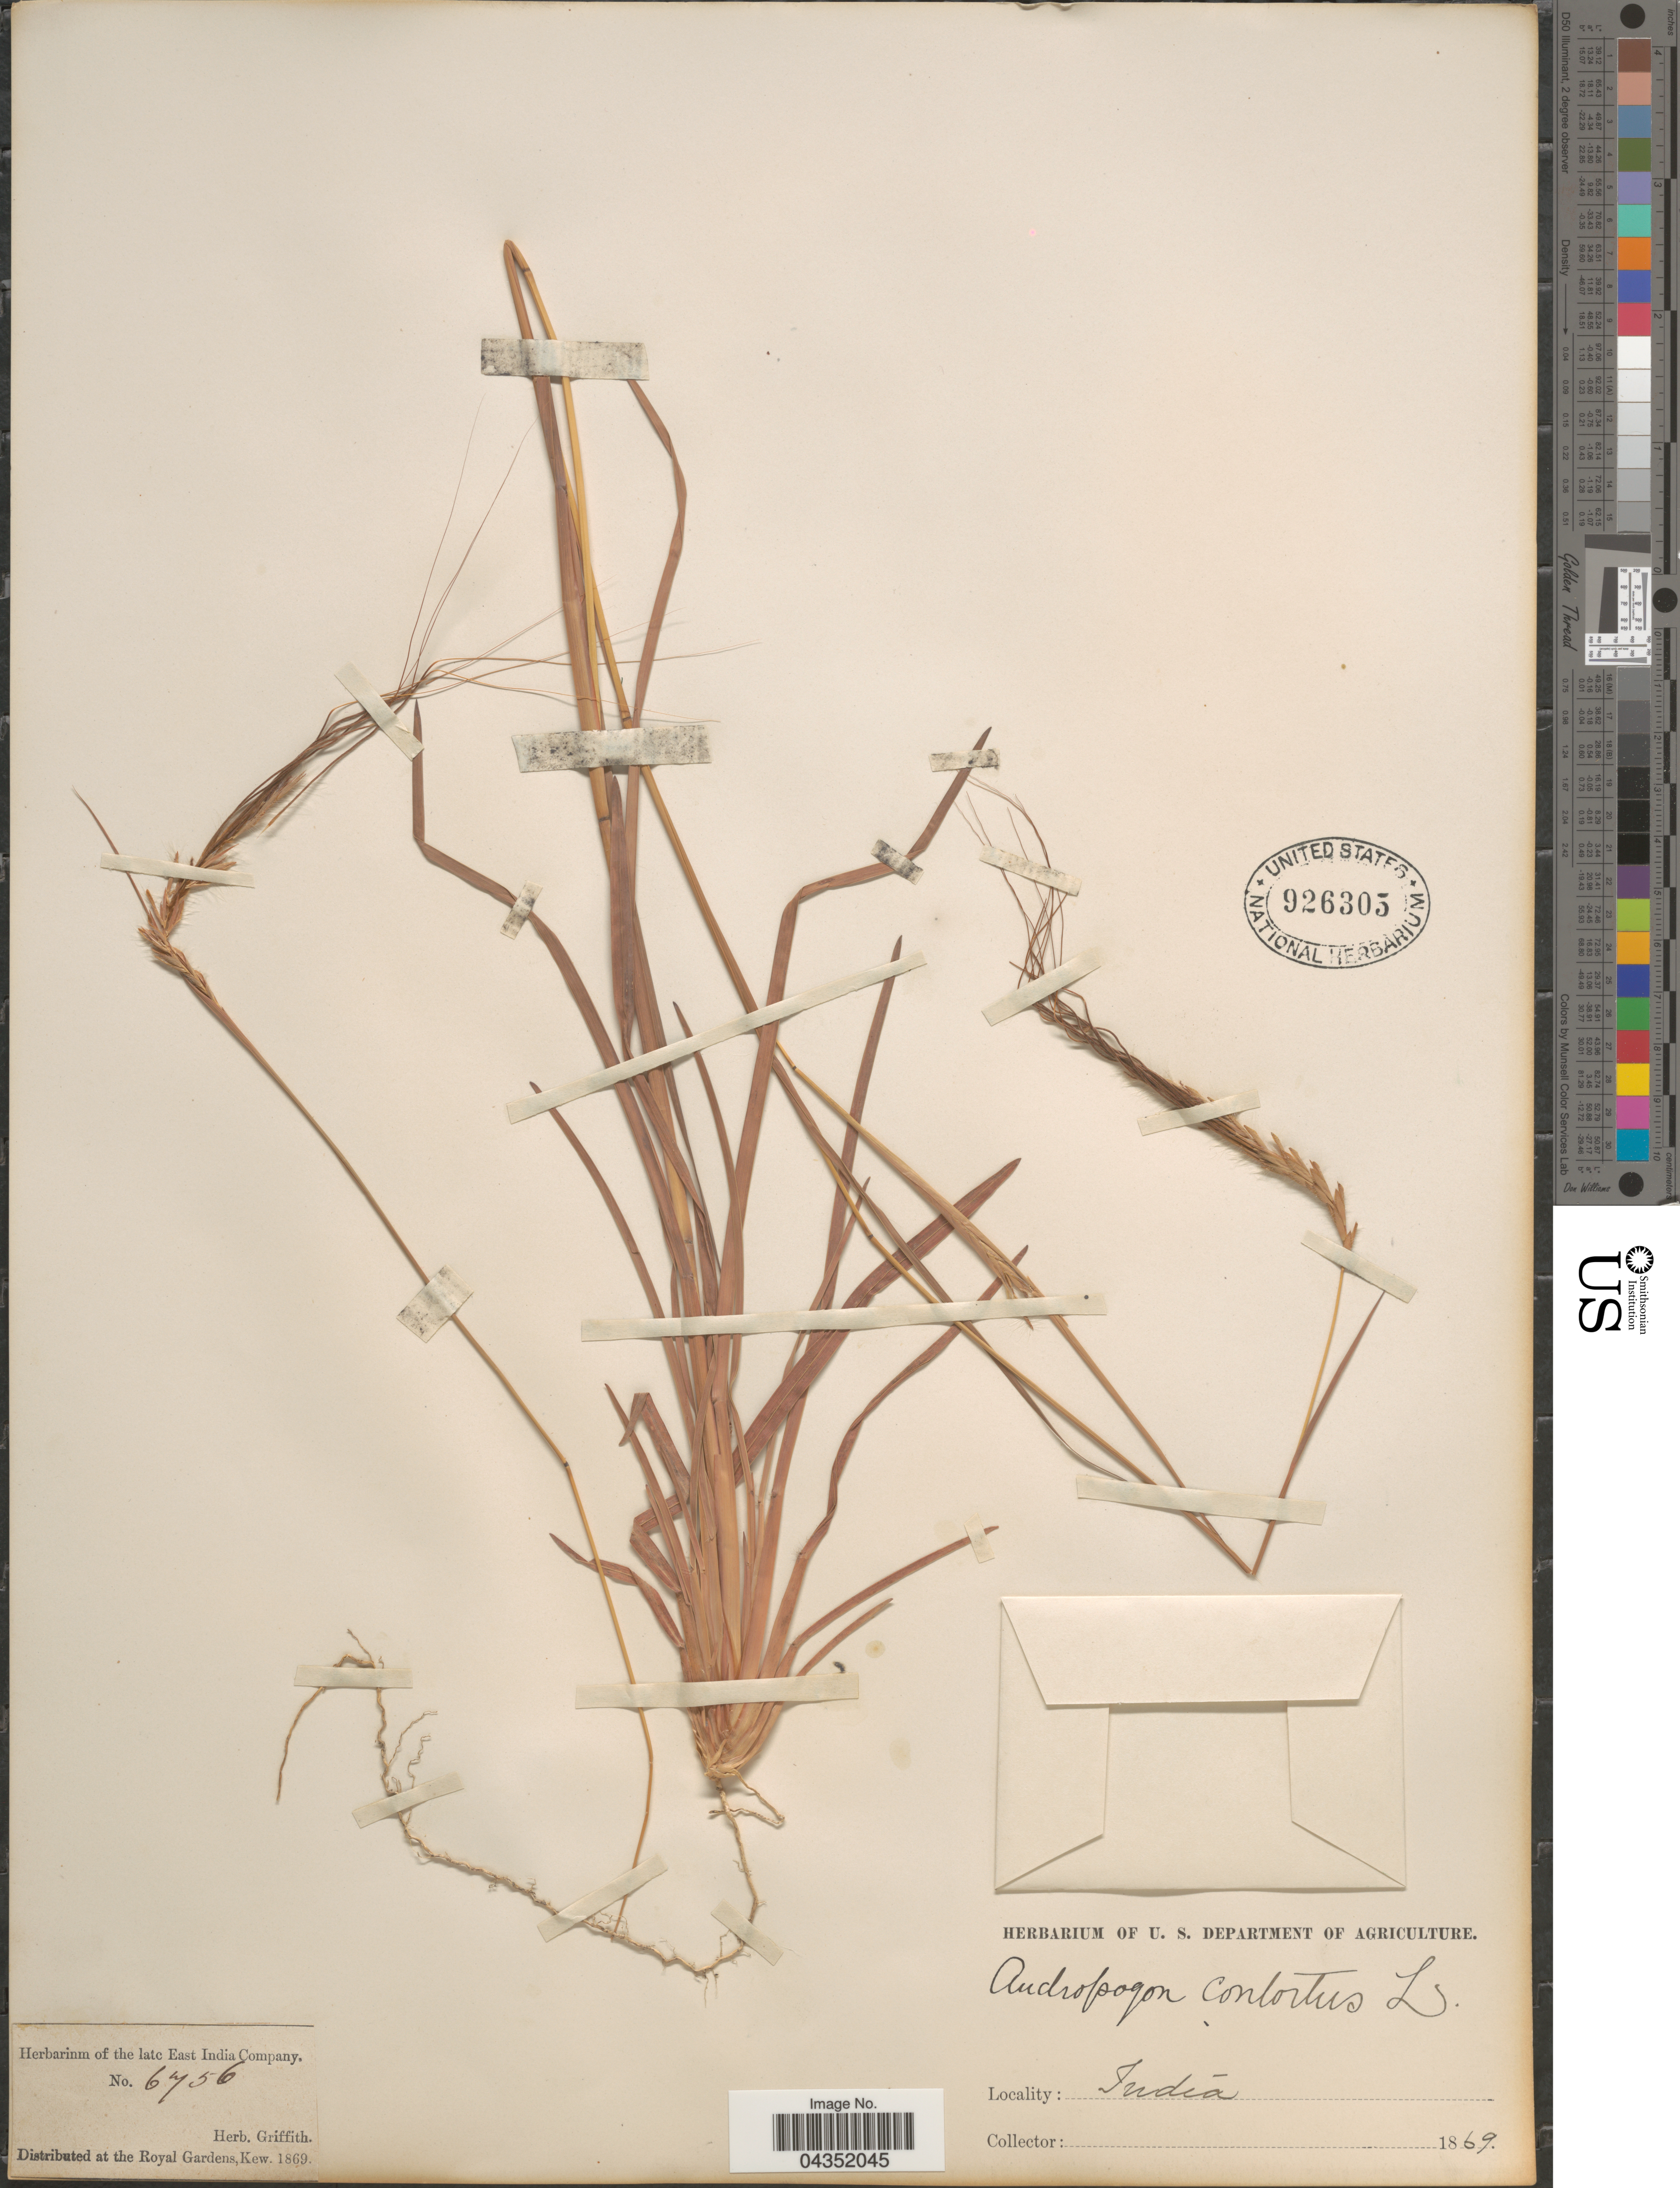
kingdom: Plantae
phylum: Tracheophyta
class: Liliopsida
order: Poales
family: Poaceae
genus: Heteropogon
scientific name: Heteropogon contortus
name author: (L.) P. Beauv. ex Roem. & Schult.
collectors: ex herb. Griffith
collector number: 6756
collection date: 1869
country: India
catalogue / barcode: US 926305